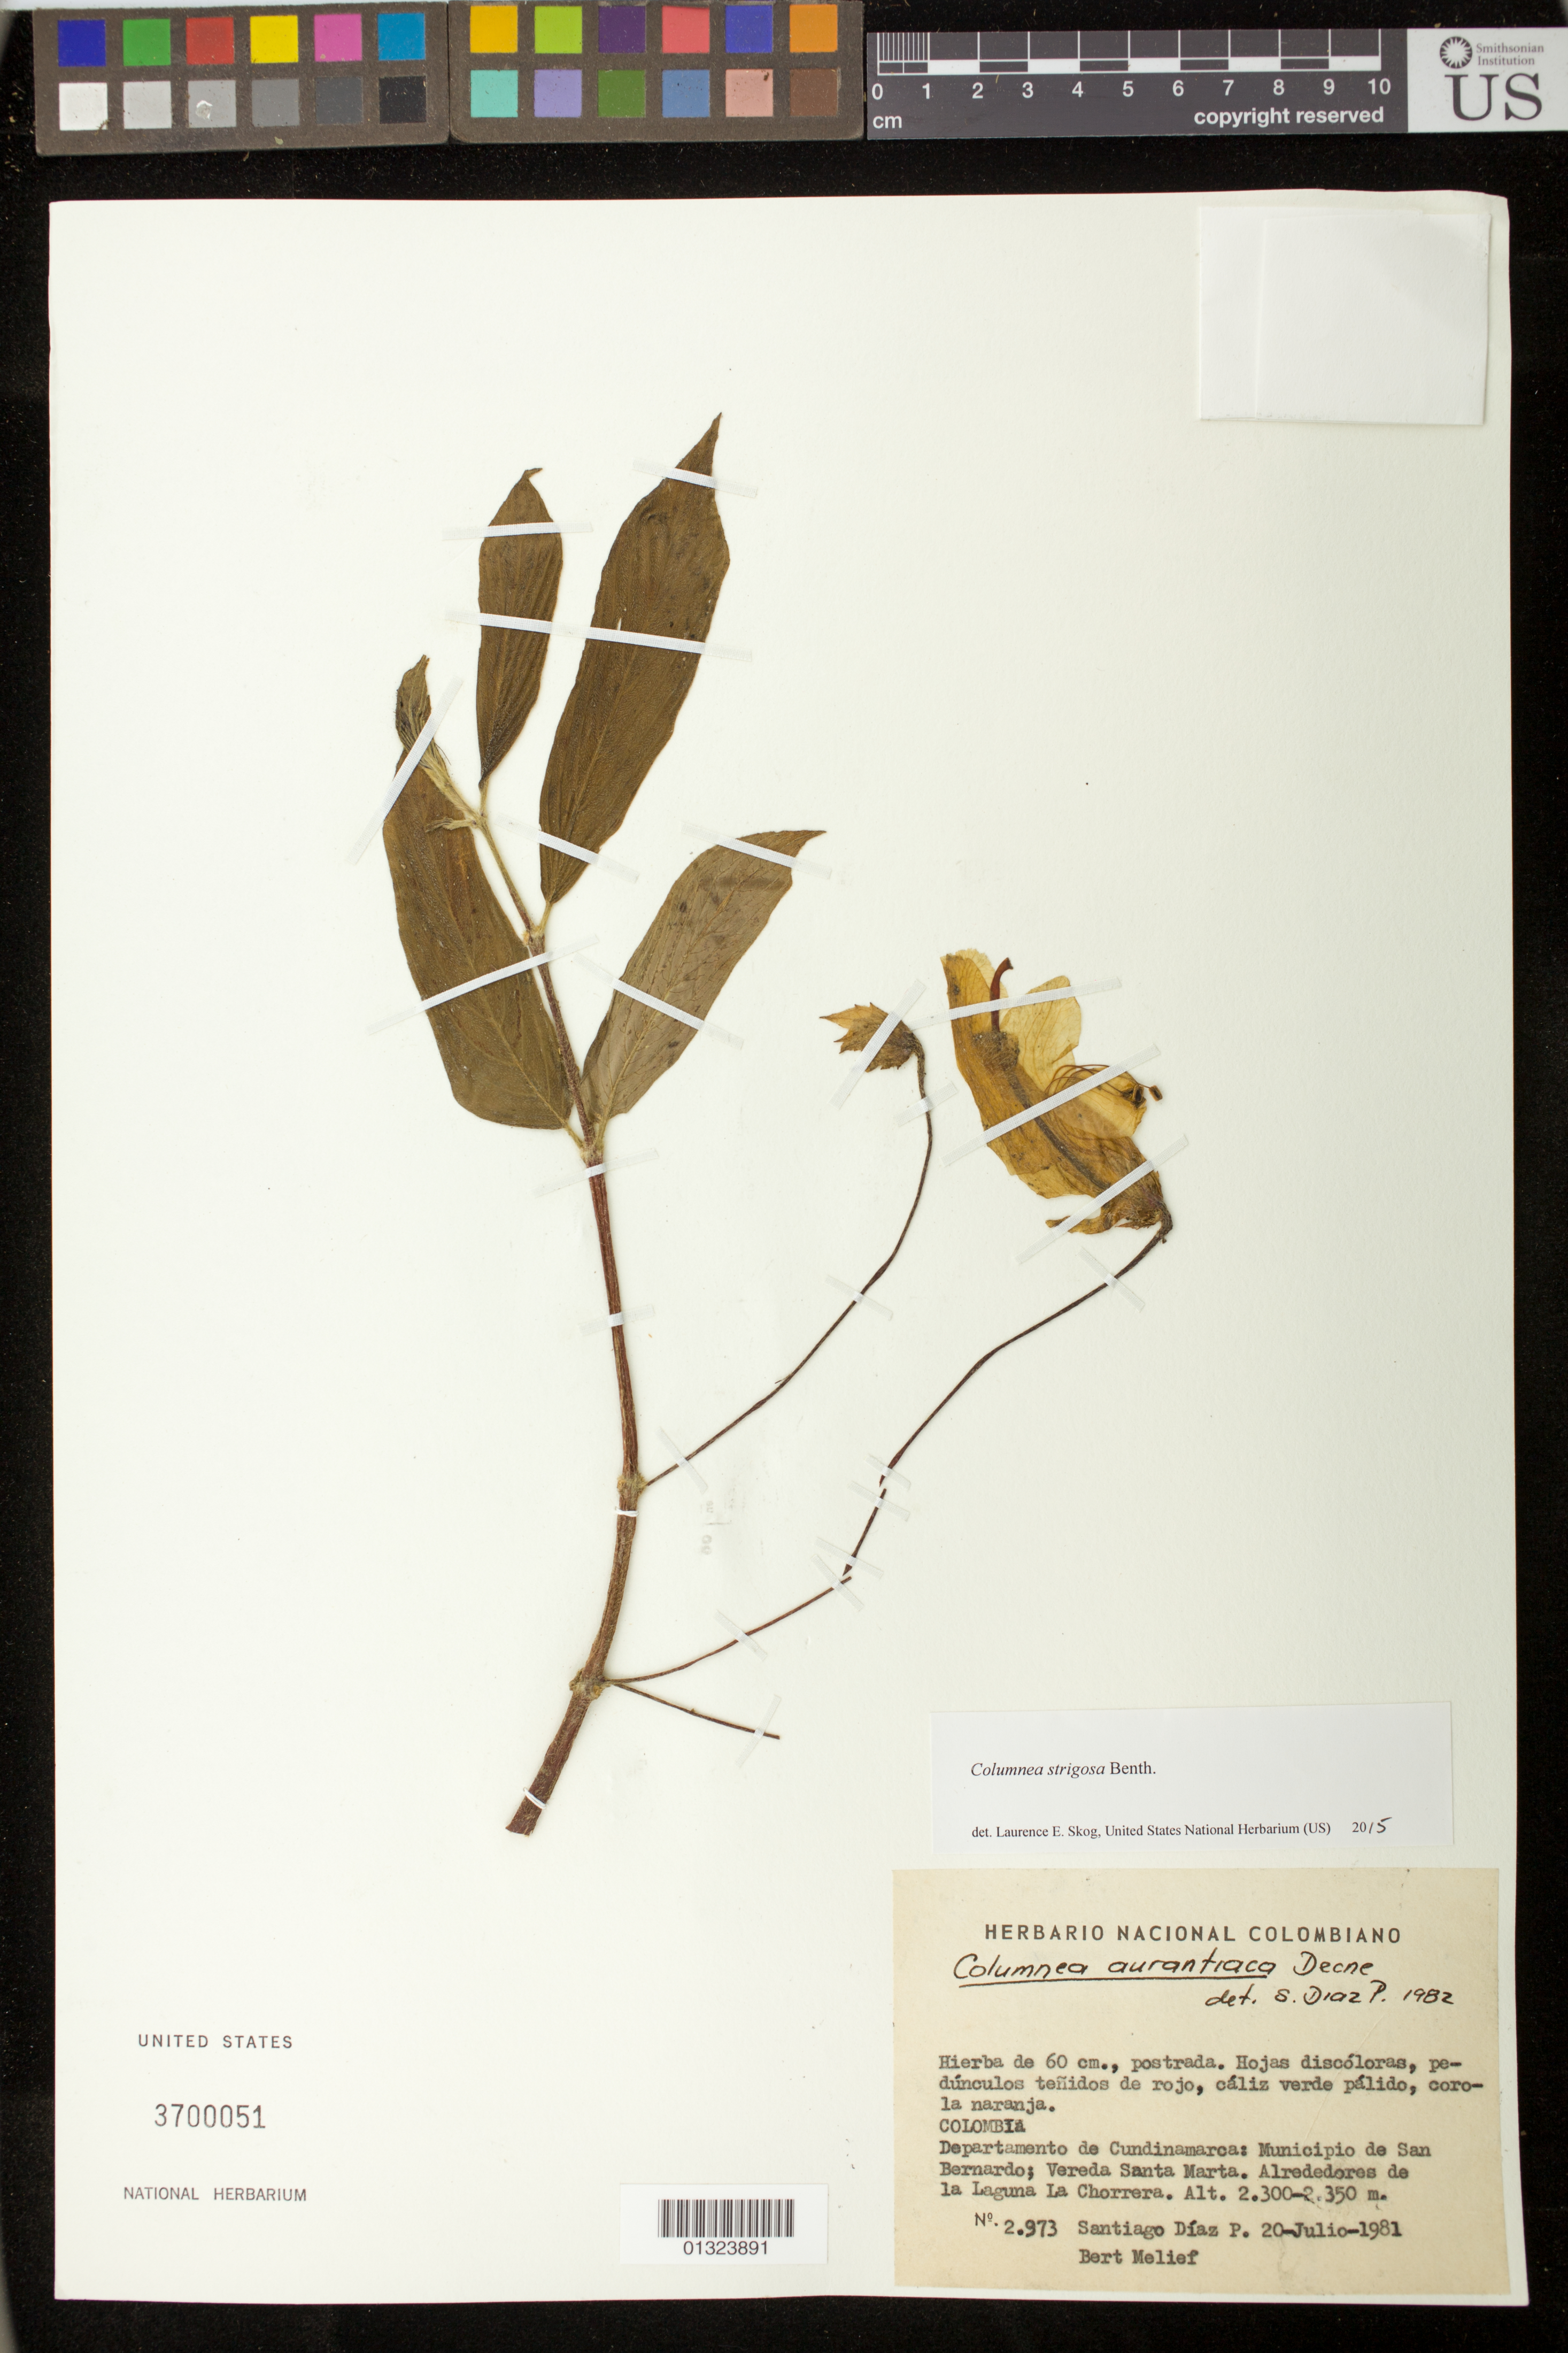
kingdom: Plantae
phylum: Tracheophyta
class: Magnoliopsida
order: Lamiales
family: Gesneriaceae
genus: Columnea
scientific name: Columnea strigosa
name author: Benth.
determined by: Skog, Laurence E.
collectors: S. Díaz Píedrahíta & B. Melief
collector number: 2.973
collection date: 1981-07-20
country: Colombia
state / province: Cundinamarca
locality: Municipio de San Bernardo, Vereda Santa Marta, alrededores de la Laguna La Chorrera.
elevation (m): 2300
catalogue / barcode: US 3700051